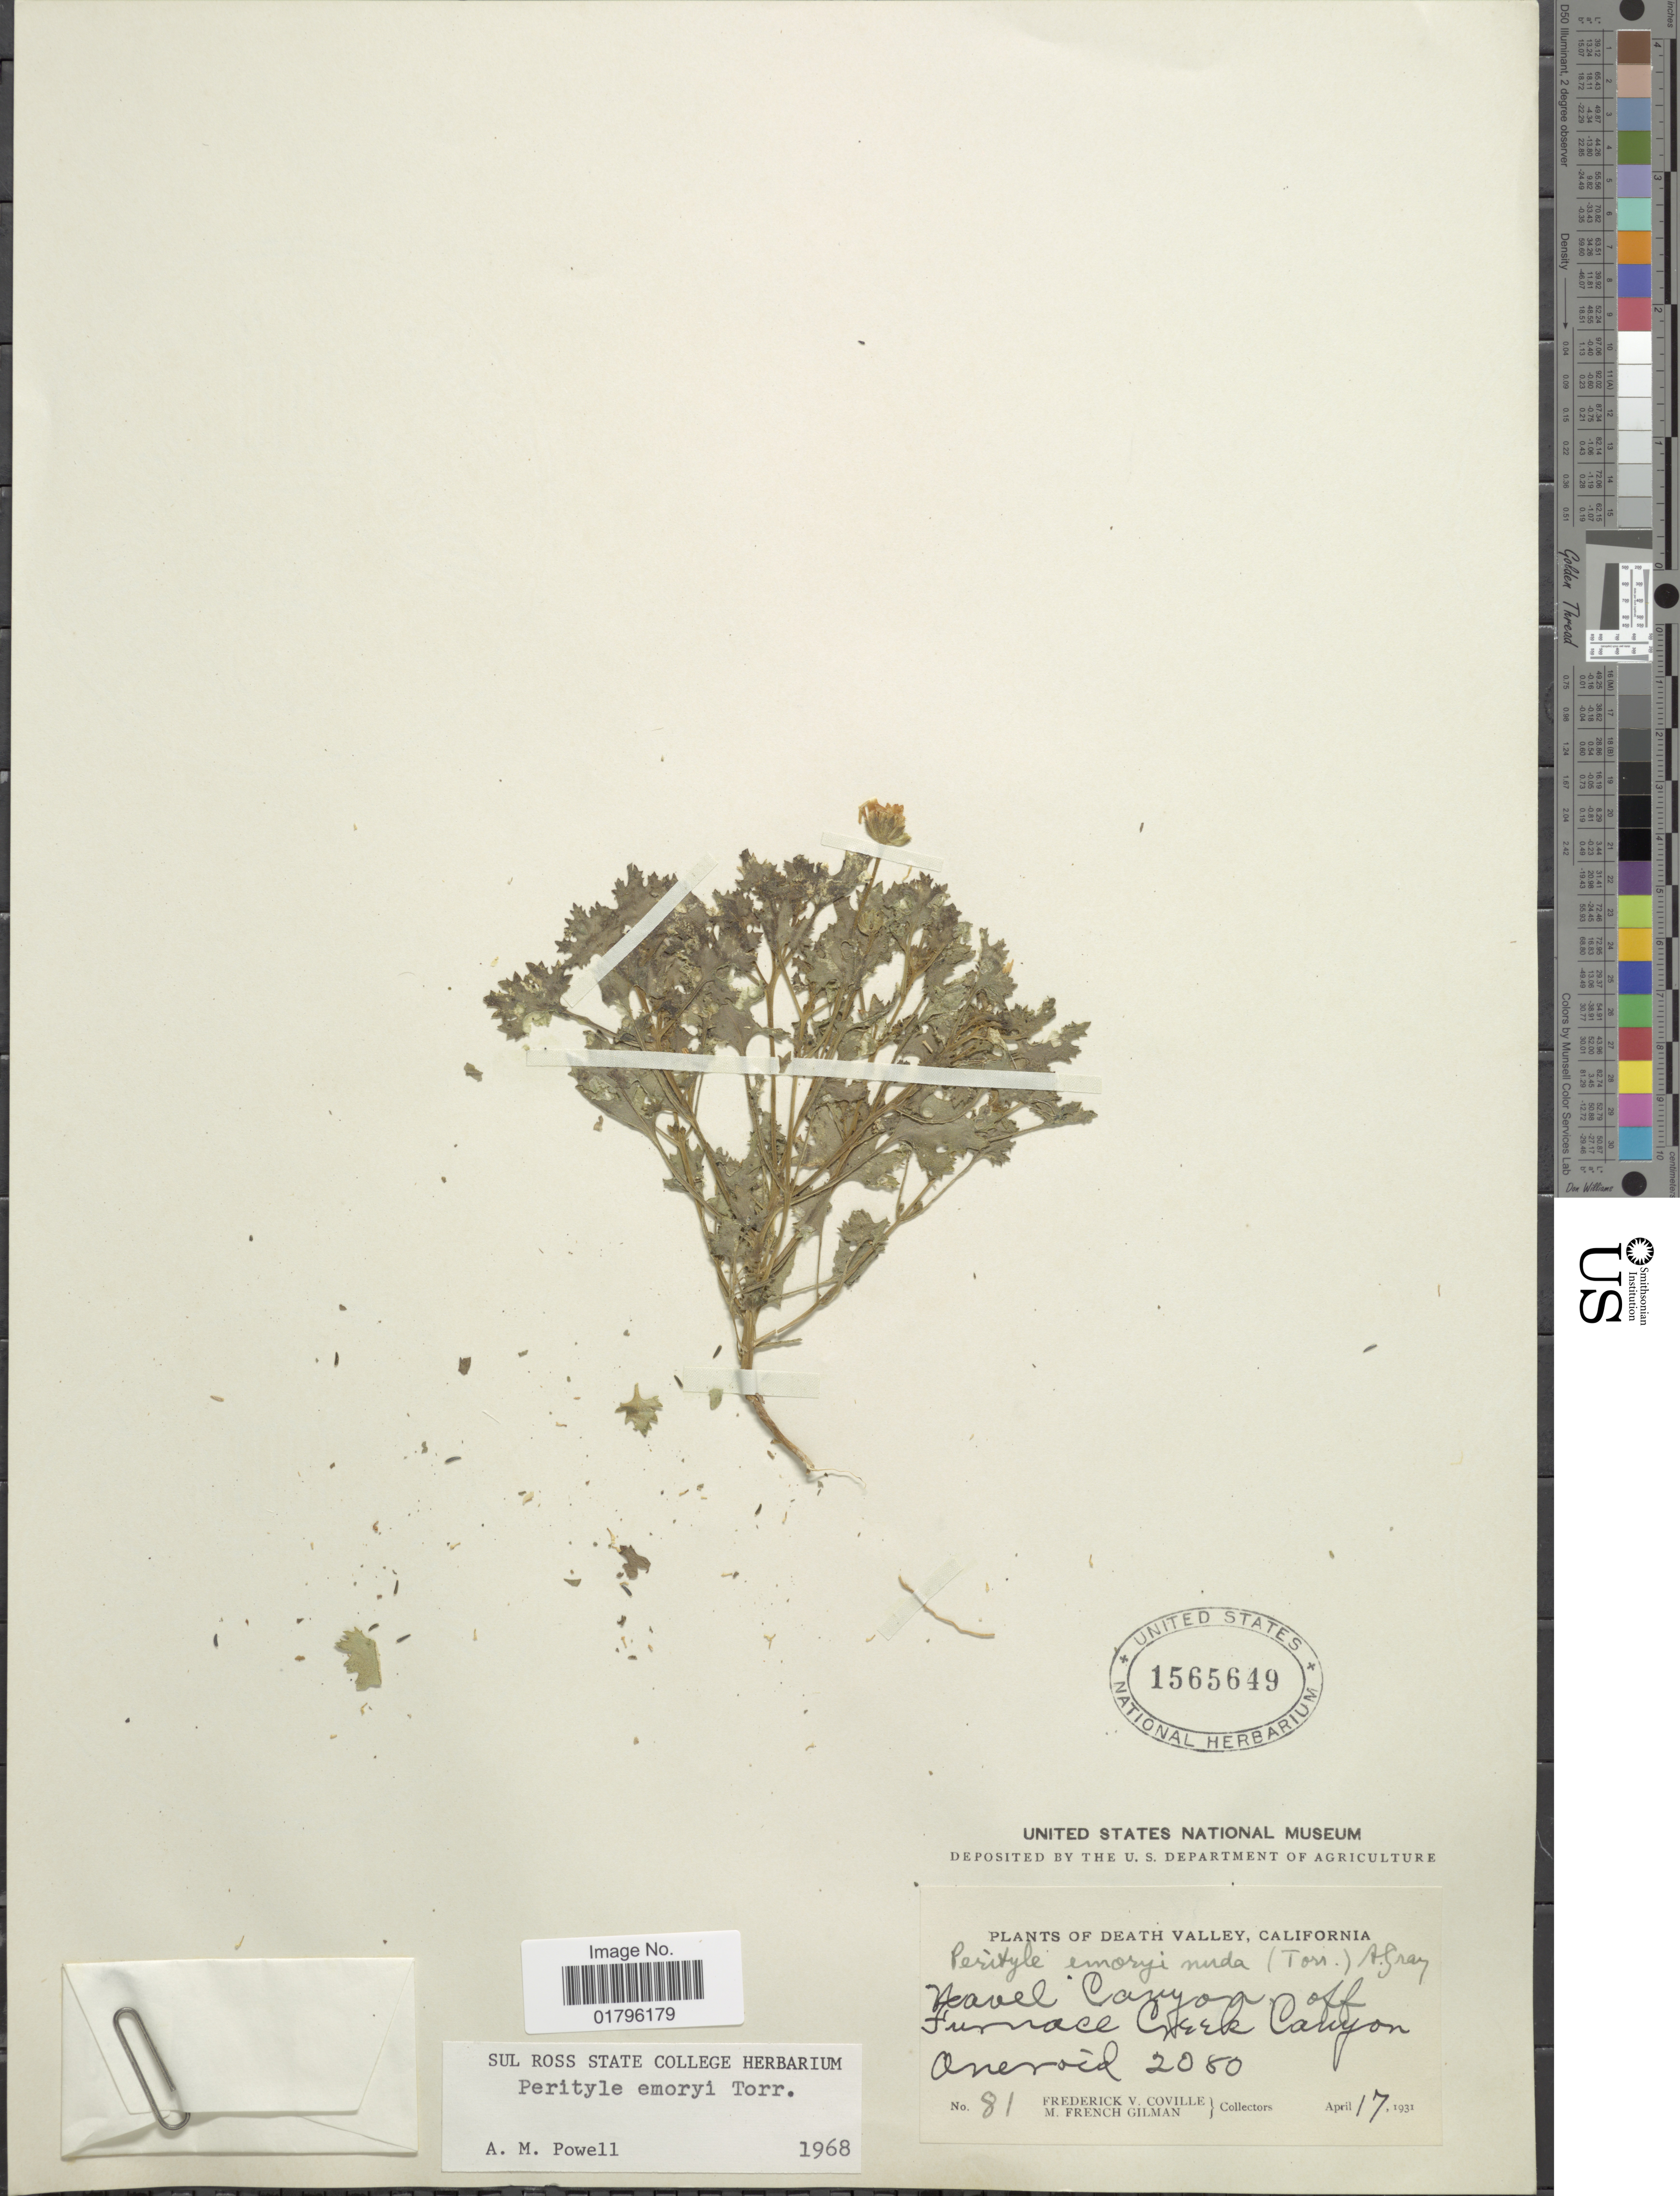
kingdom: Plantae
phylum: Tracheophyta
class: Magnoliopsida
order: Asterales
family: Asteraceae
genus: Perityle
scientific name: Perityle emoryi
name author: Torr.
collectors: F. V. Coville & M. F. Gilman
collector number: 81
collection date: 1931-04-17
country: United States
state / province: California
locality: Death Valley. Navel Canyon off Furnace Creek Canyon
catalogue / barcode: US 1565649